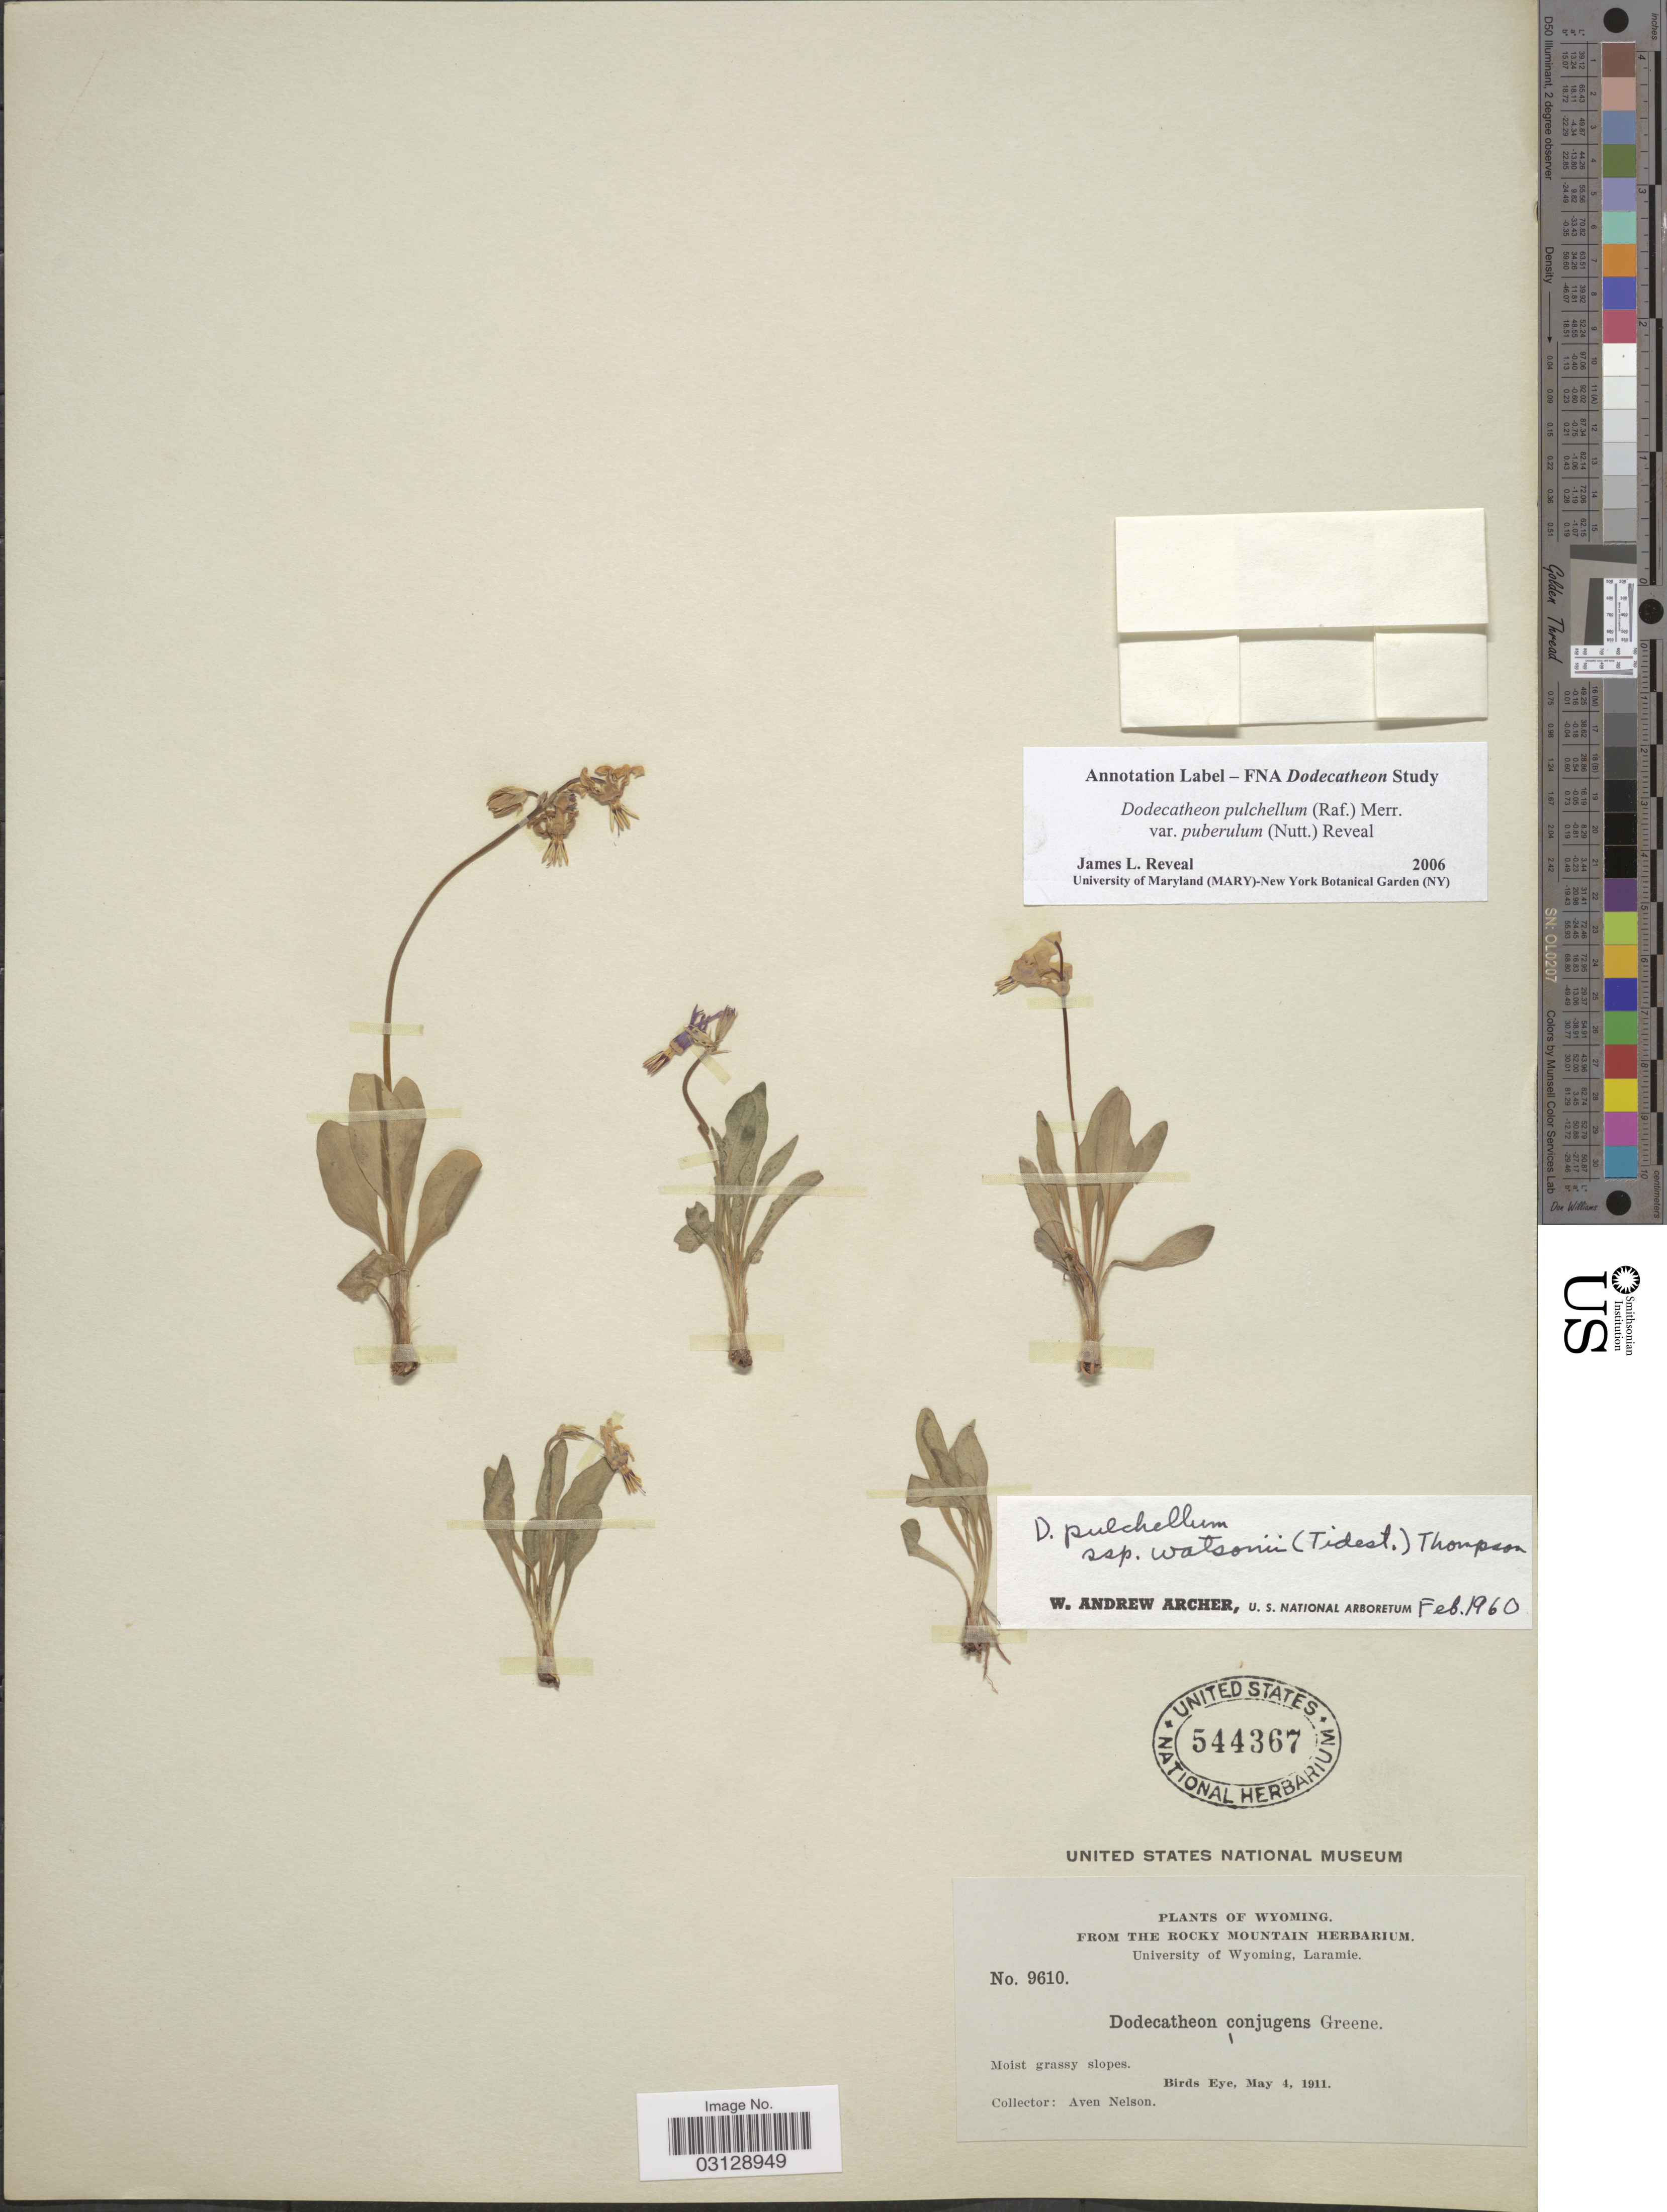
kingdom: Plantae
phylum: Tracheophyta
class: Magnoliopsida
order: Ericales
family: Primulaceae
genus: Dodecatheon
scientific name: Dodecatheon pulchellum subsp. watsonii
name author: (Tidestr.) Thompson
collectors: A. Nelson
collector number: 9610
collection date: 1911-05-04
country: United States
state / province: Wyoming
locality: Birds Eye.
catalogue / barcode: US 544367